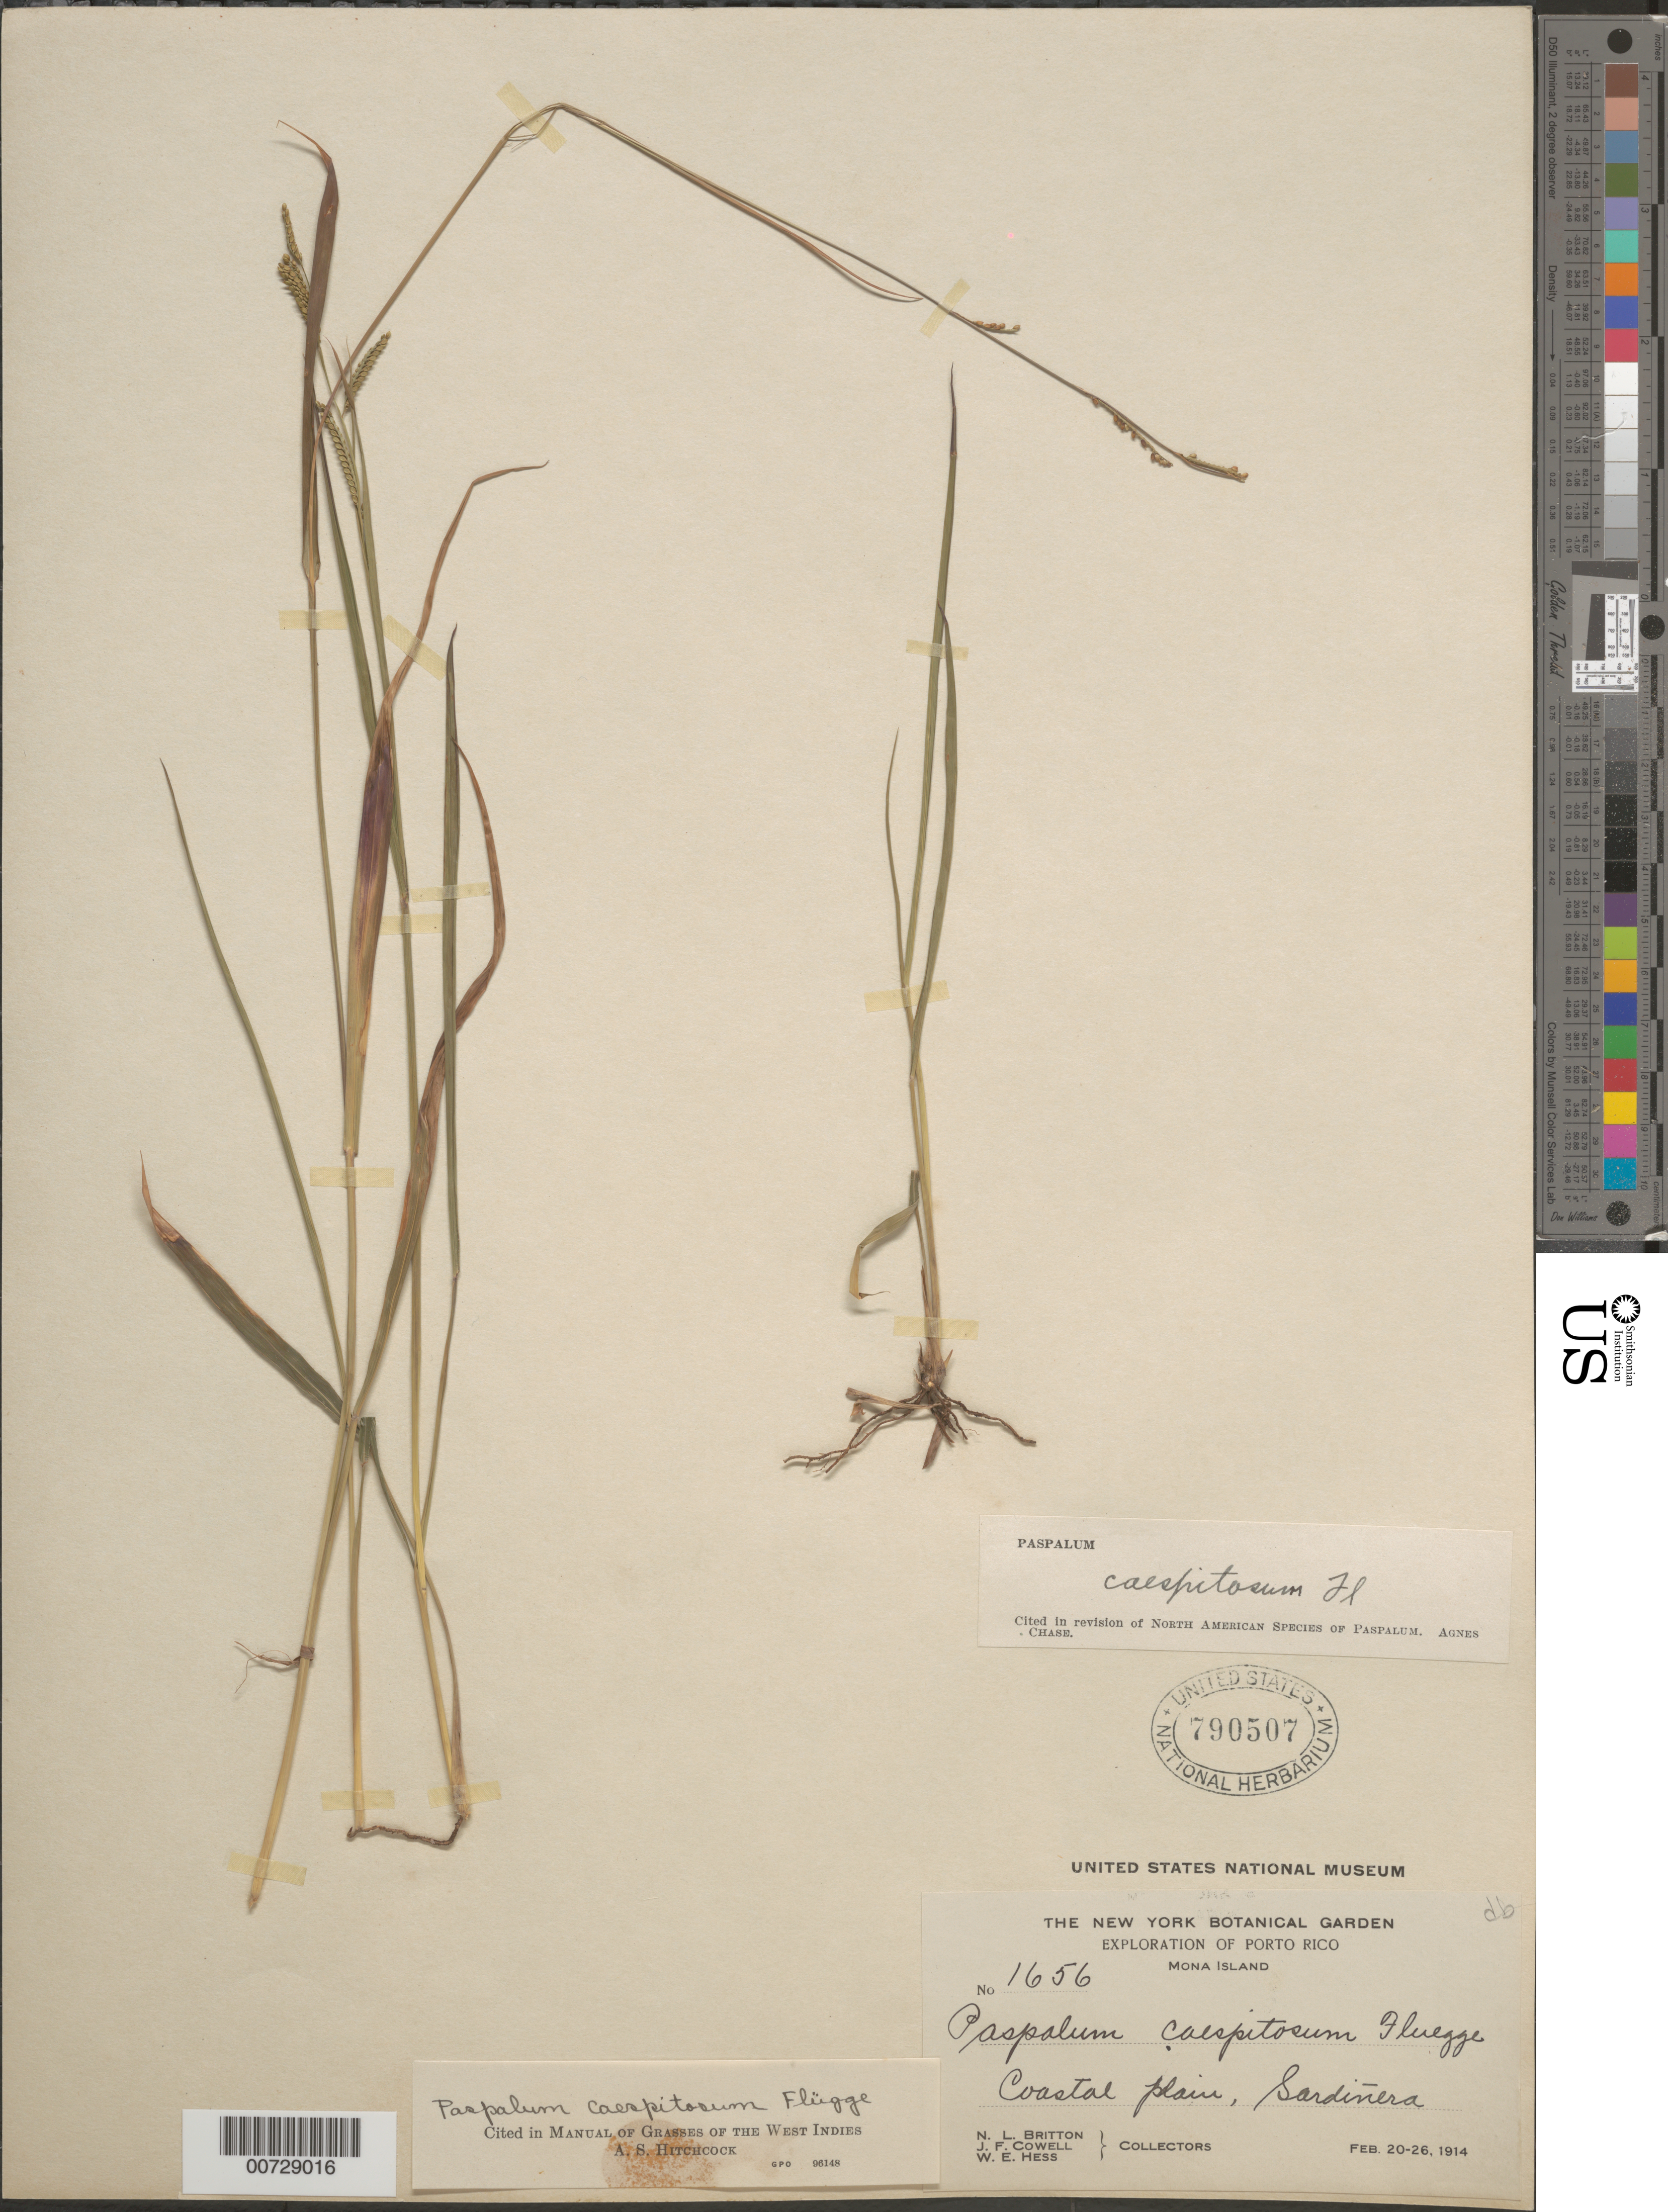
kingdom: Plantae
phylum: Tracheophyta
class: Liliopsida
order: Poales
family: Poaceae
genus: Paspalum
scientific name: Paspalum caespitosum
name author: Flüggé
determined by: Chase, [M.] Agnes, (US)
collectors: N. Britton, J. F. Cowell & W. Hess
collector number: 1656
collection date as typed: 20 Feb 1914 to 26 Feb 1914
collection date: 1914-02-20/1914-02-26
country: Puerto Rico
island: Mona I.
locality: Sardinera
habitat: Coastal plain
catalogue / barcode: US 790507